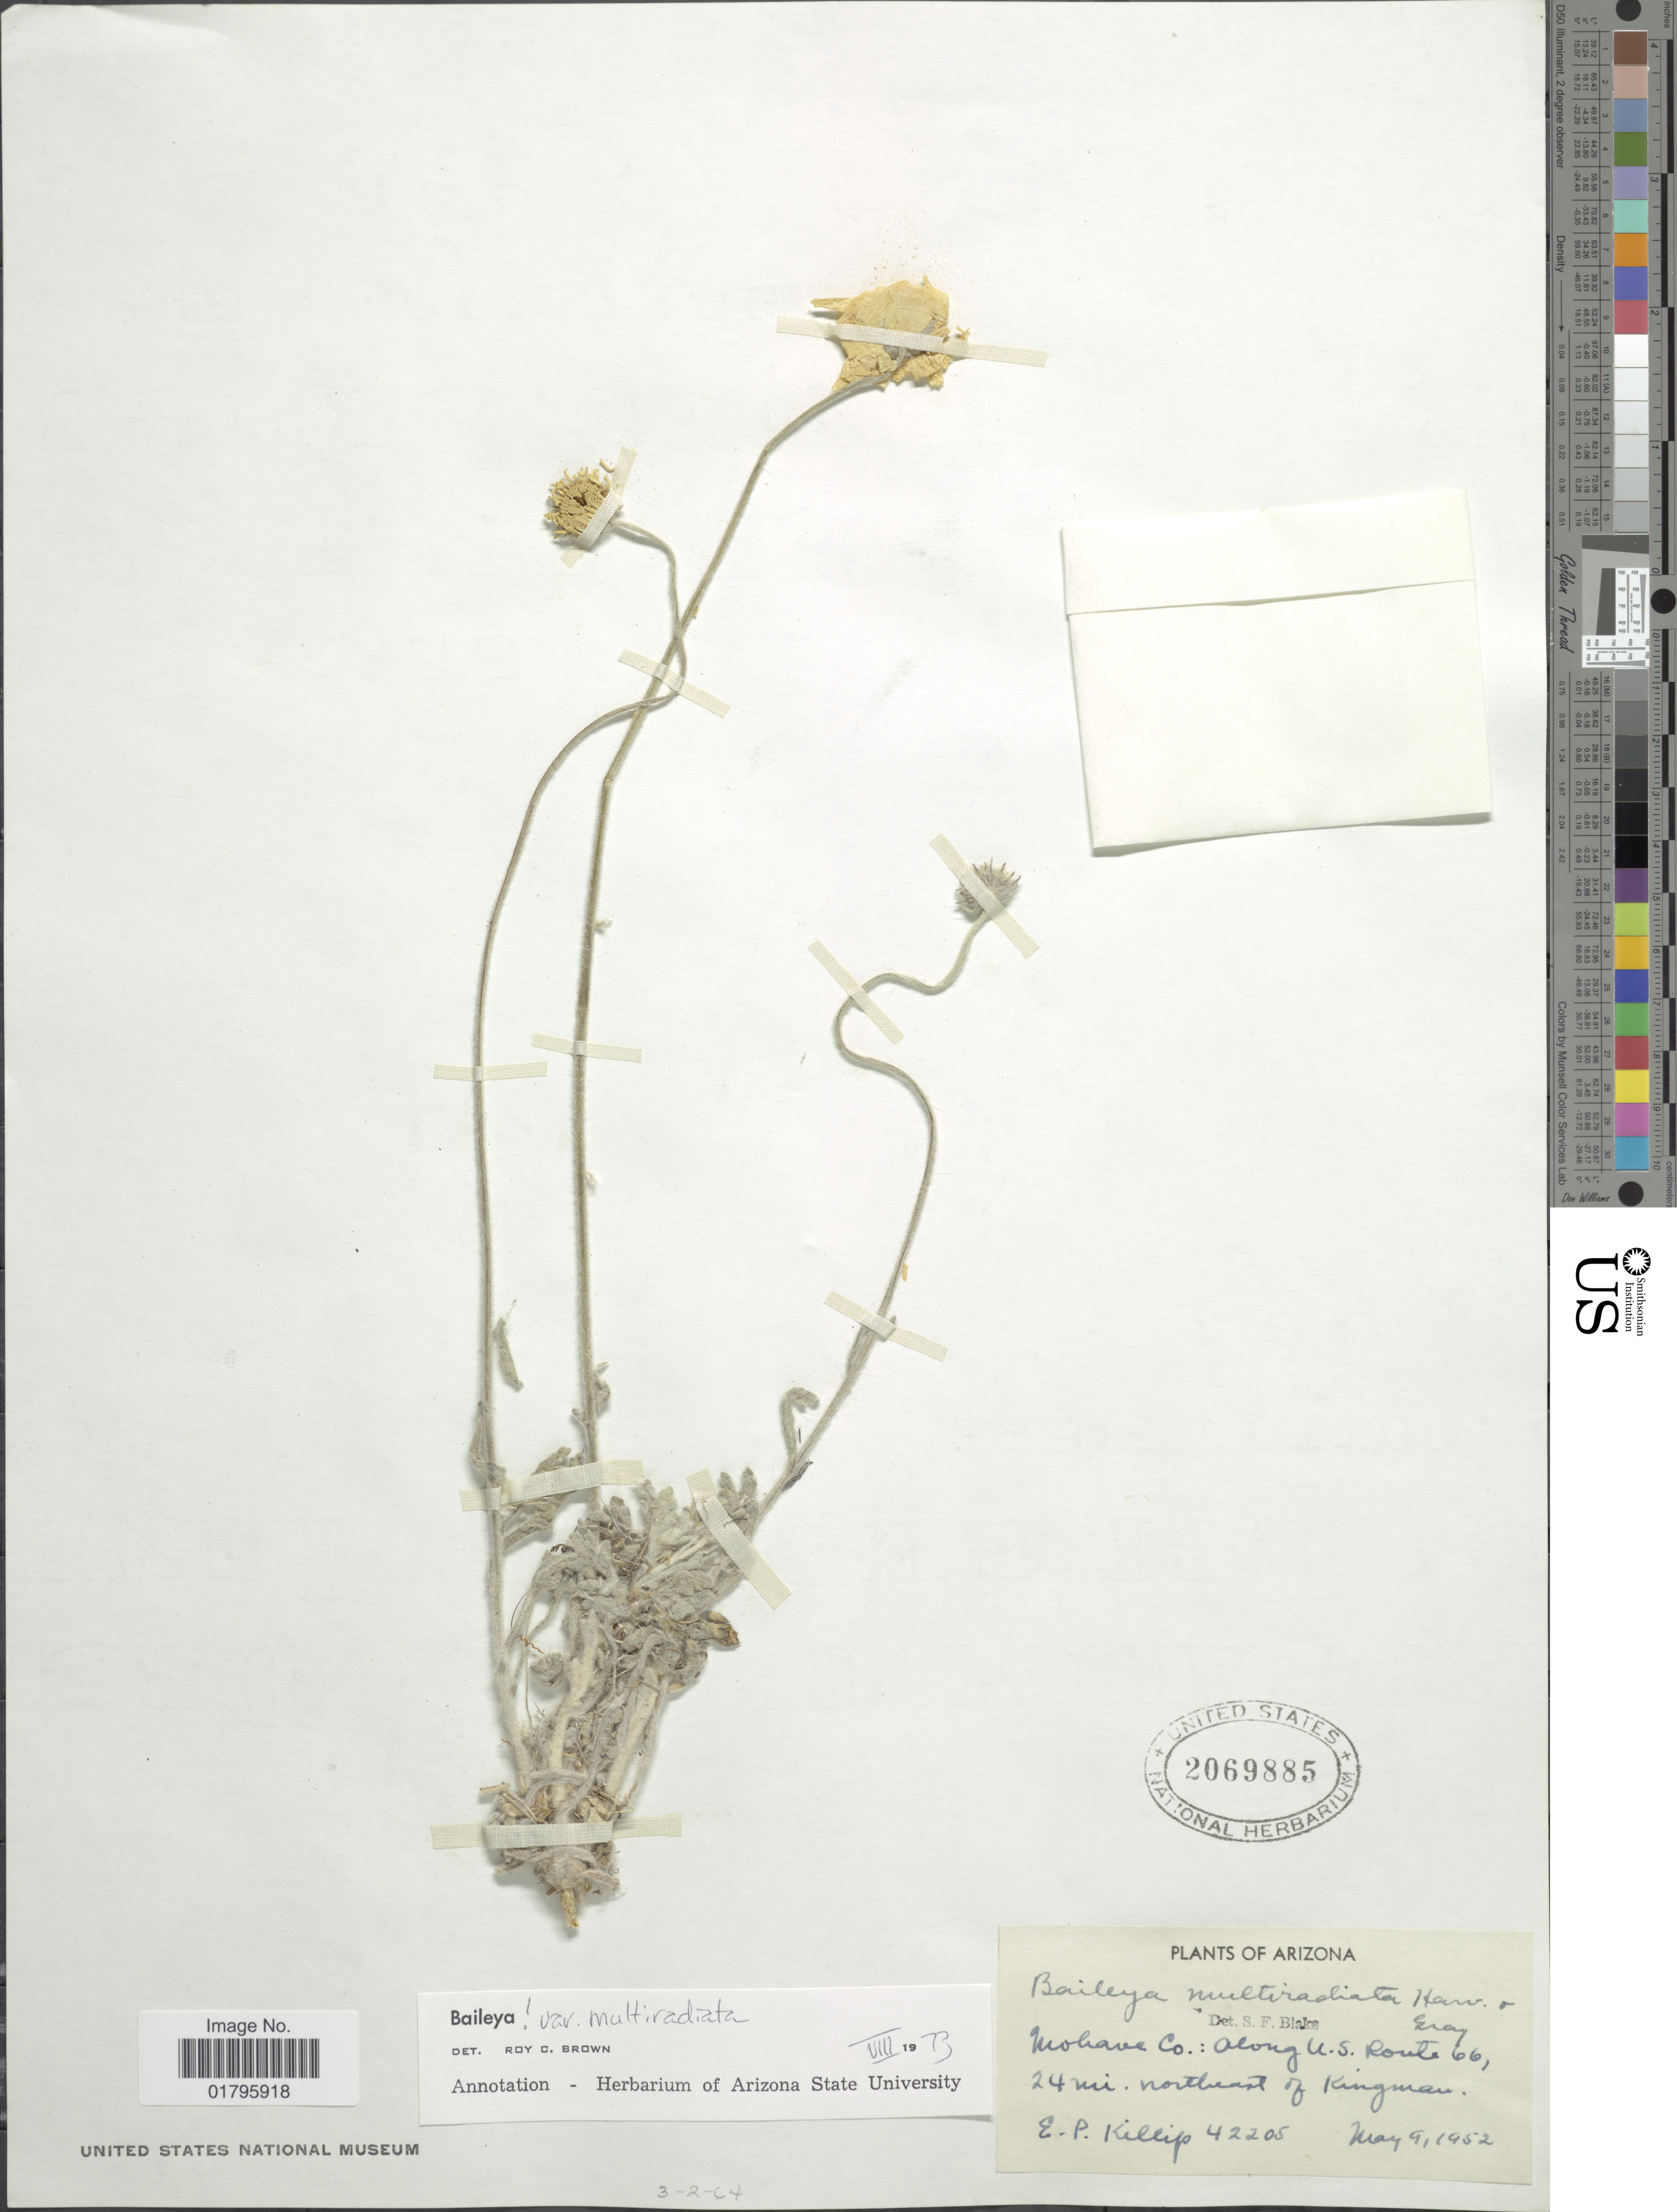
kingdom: Plantae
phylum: Tracheophyta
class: Magnoliopsida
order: Asterales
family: Asteraceae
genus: Baileya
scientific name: Baileya multiradiata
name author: Harv. & A. Gray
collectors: E. P. Killip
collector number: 42205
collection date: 1952-05-09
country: United States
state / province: Arizona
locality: Arizona, Mohave Co.: Along U.S. Route 66, 24 mi. northeast of Kingman.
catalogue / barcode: US 2069885